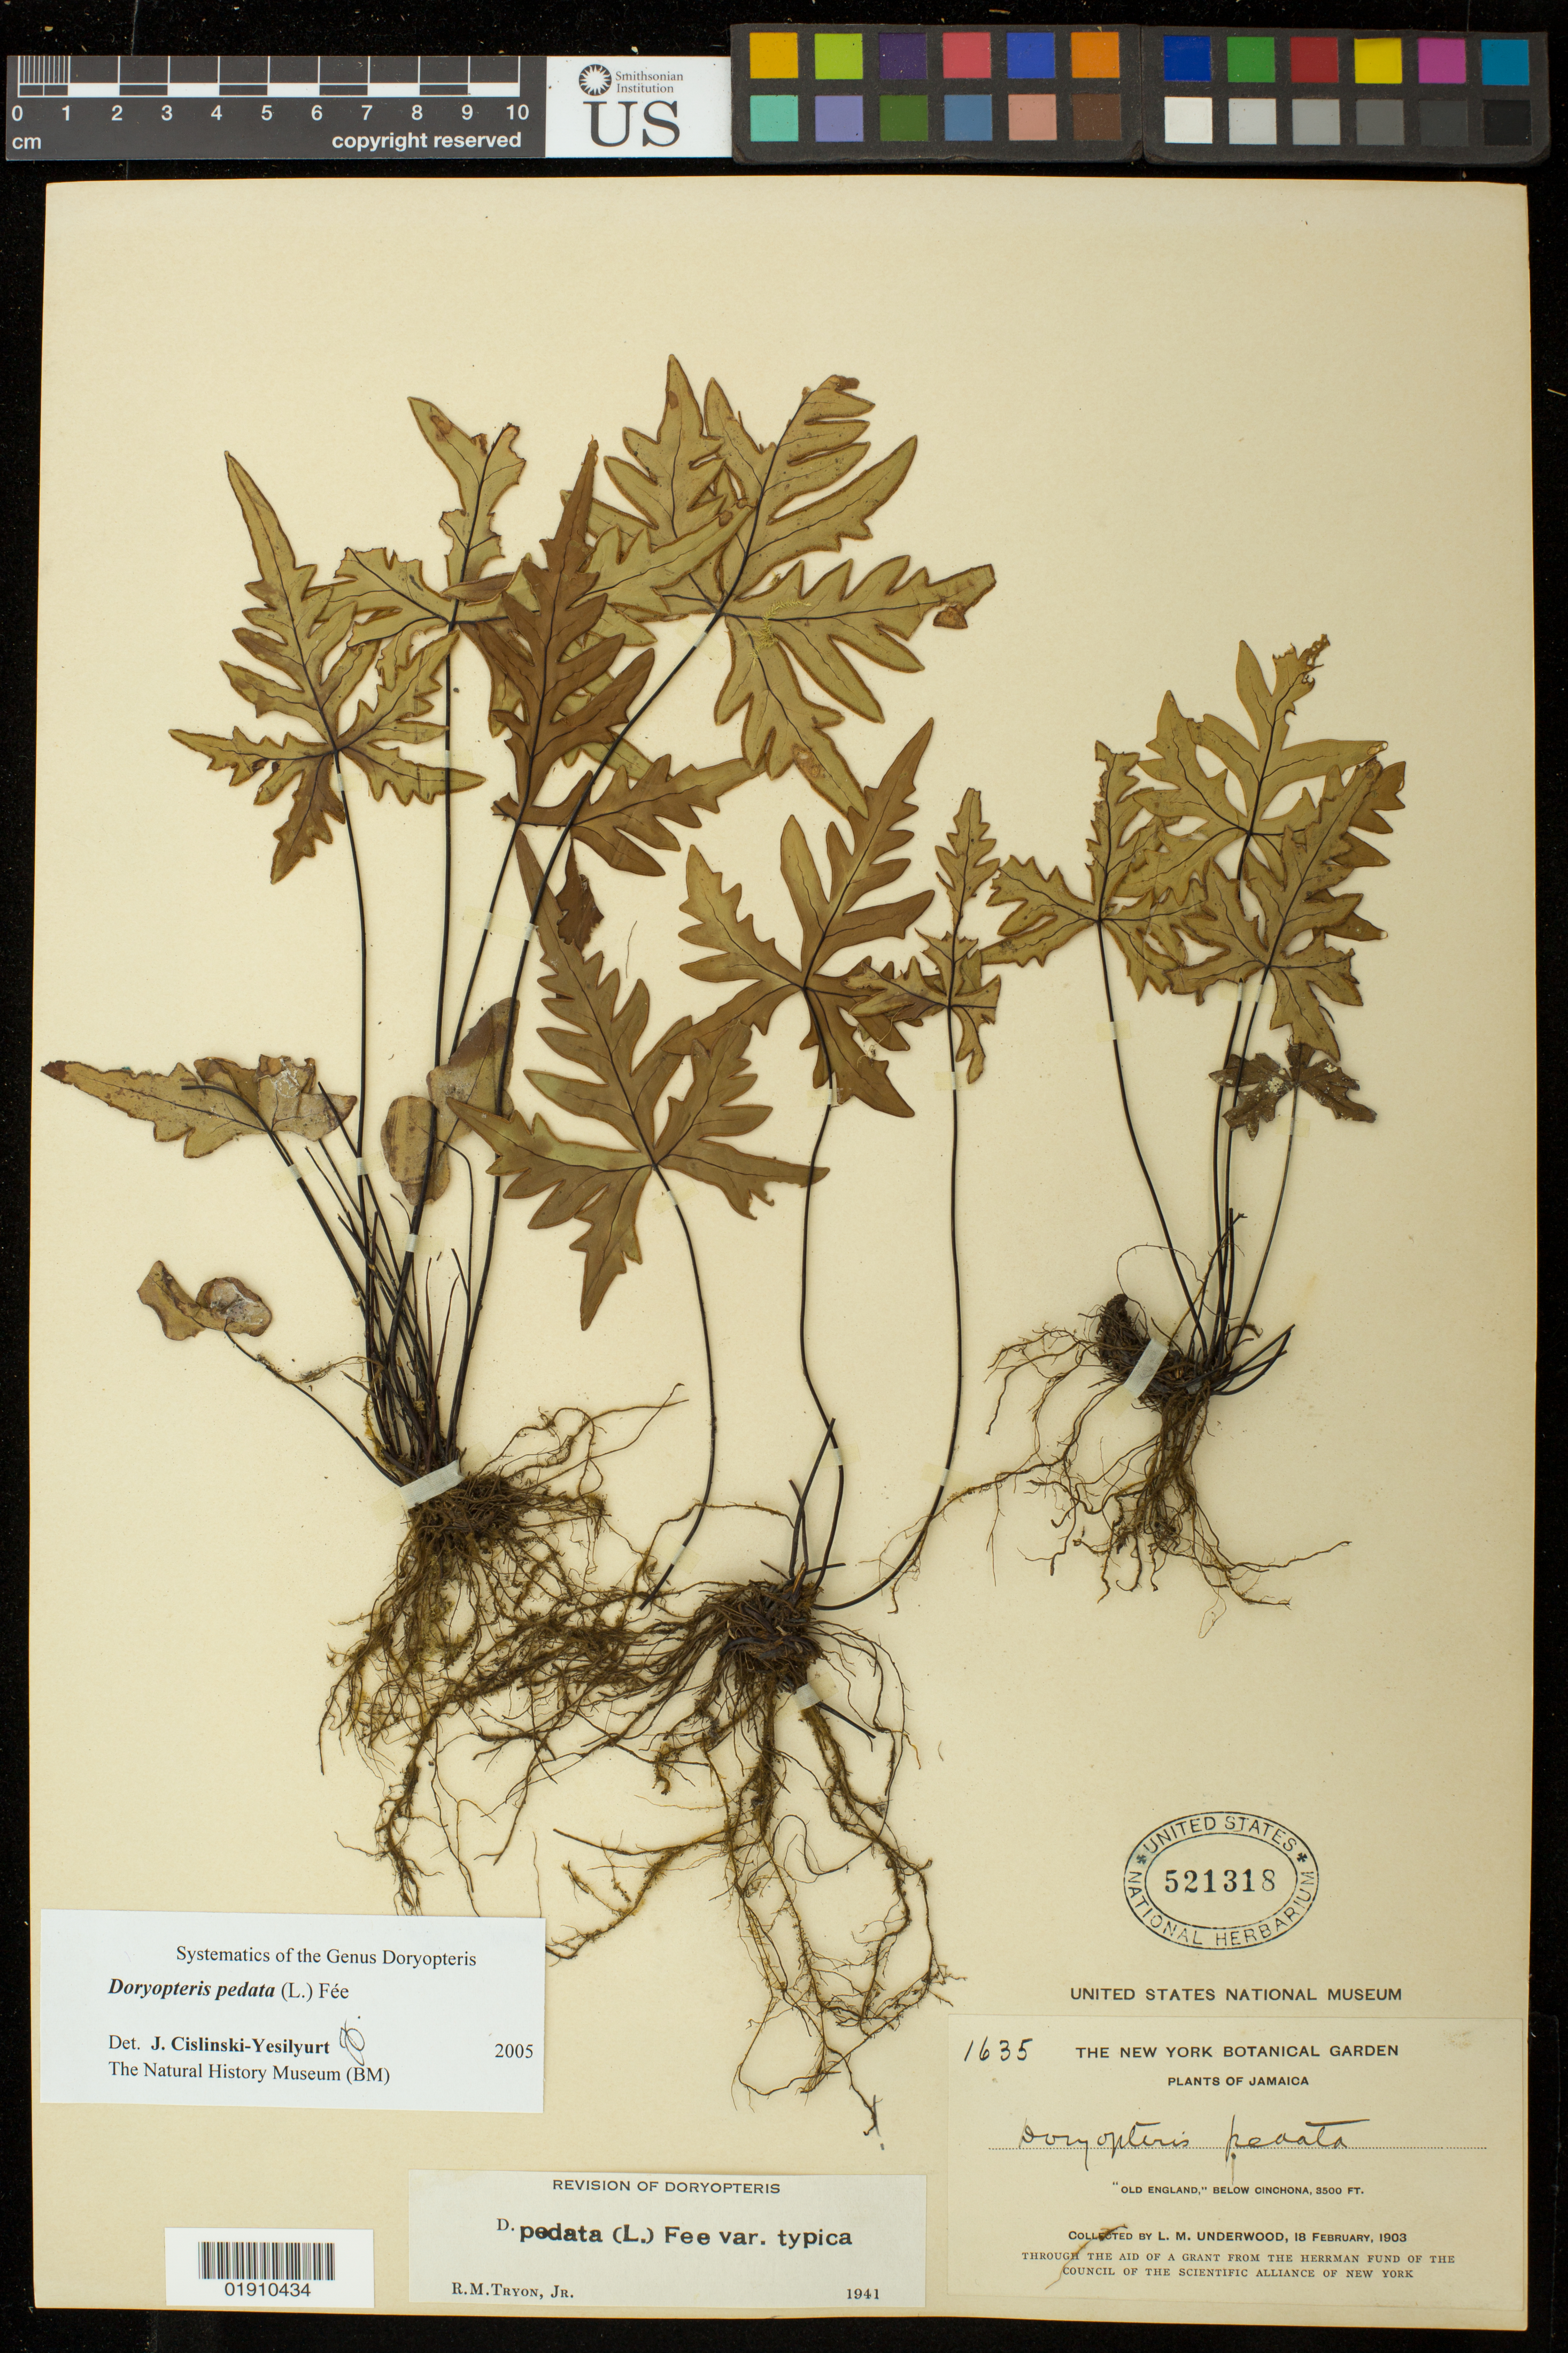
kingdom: Plantae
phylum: Tracheophyta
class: Polypodiopsida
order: Polypodiales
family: Pteridaceae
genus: Doryopteris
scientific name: Doryopteris pedata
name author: (L.) Fée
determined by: Cislinski-Yesilyurt, J.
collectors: L. M. Underwood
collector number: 1635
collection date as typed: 18 February, 1903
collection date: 1903-02-18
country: Jamaica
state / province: Manchester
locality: "Old England," below cinchona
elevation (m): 1067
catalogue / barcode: US 521318